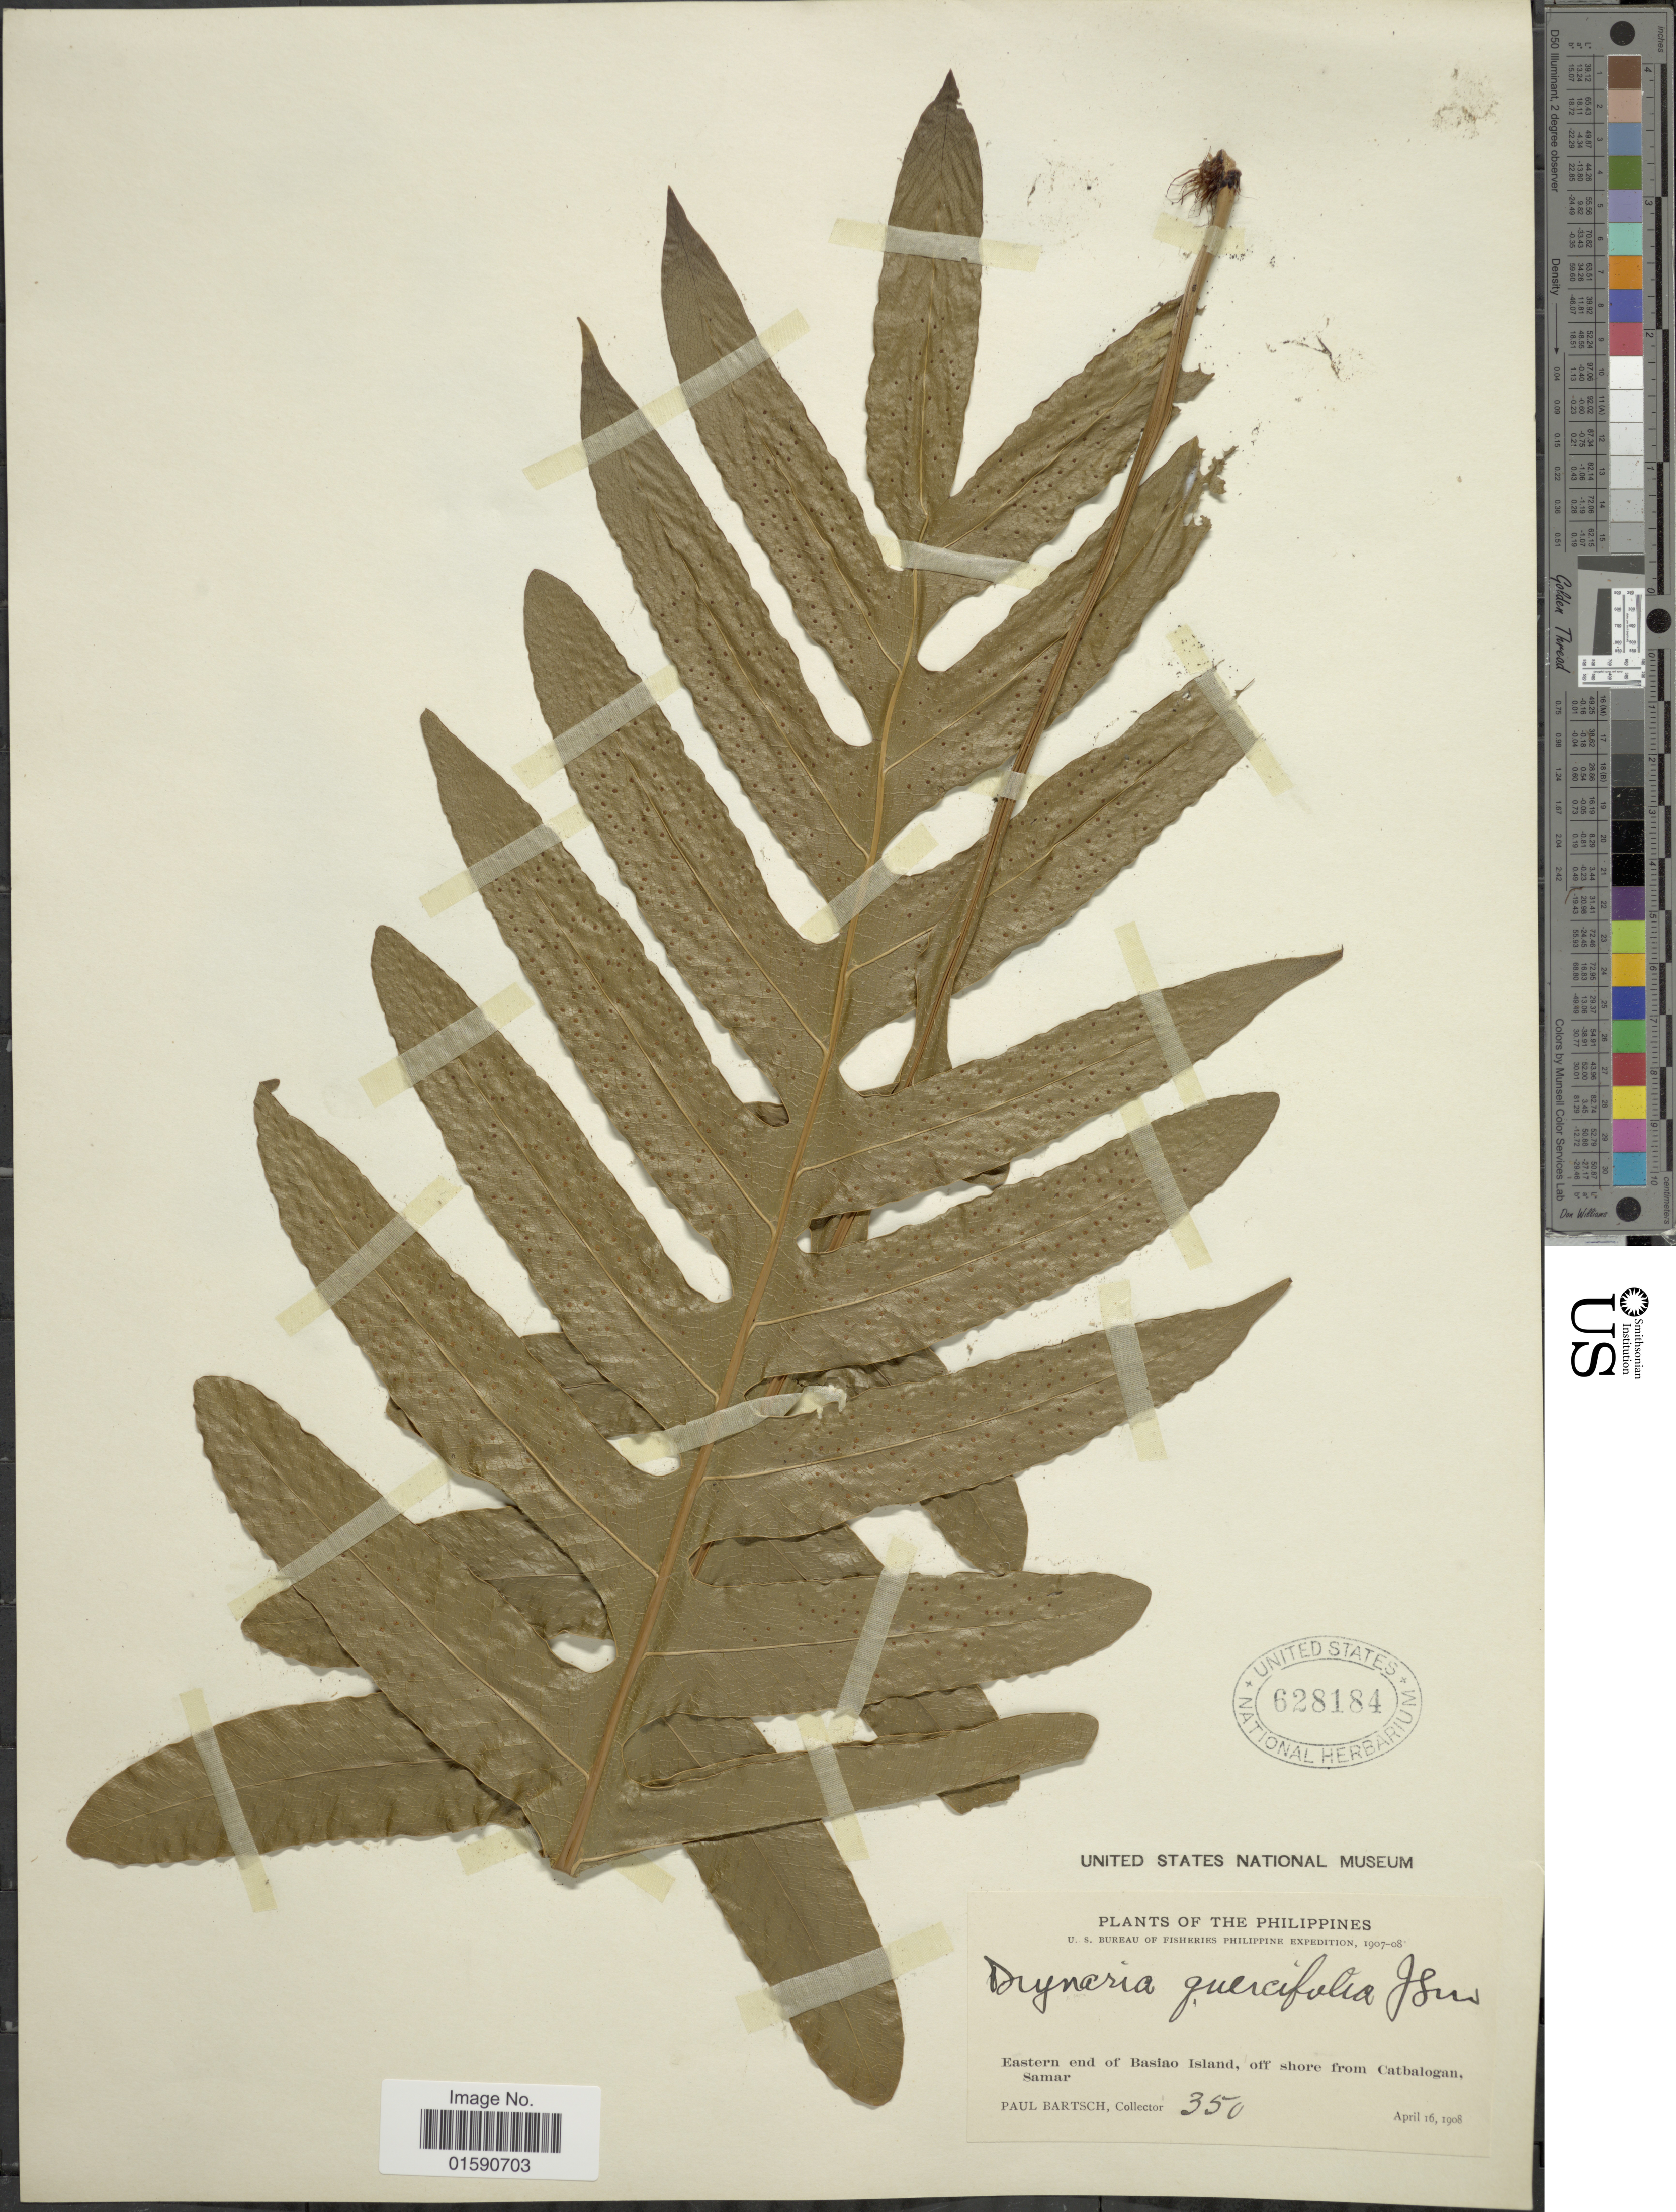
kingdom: Plantae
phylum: Tracheophyta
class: Polypodiopsida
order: Polypodiales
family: Polypodiaceae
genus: Drynaria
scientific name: Drynaria quercifolia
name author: (L.) J. Sm.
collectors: P. Bartsch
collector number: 350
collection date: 1908-04-16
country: Philippines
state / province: Eastern Visayas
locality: Eastern end of Basiao Island, off shore from Catbalogan, Samar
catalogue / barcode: US 628184